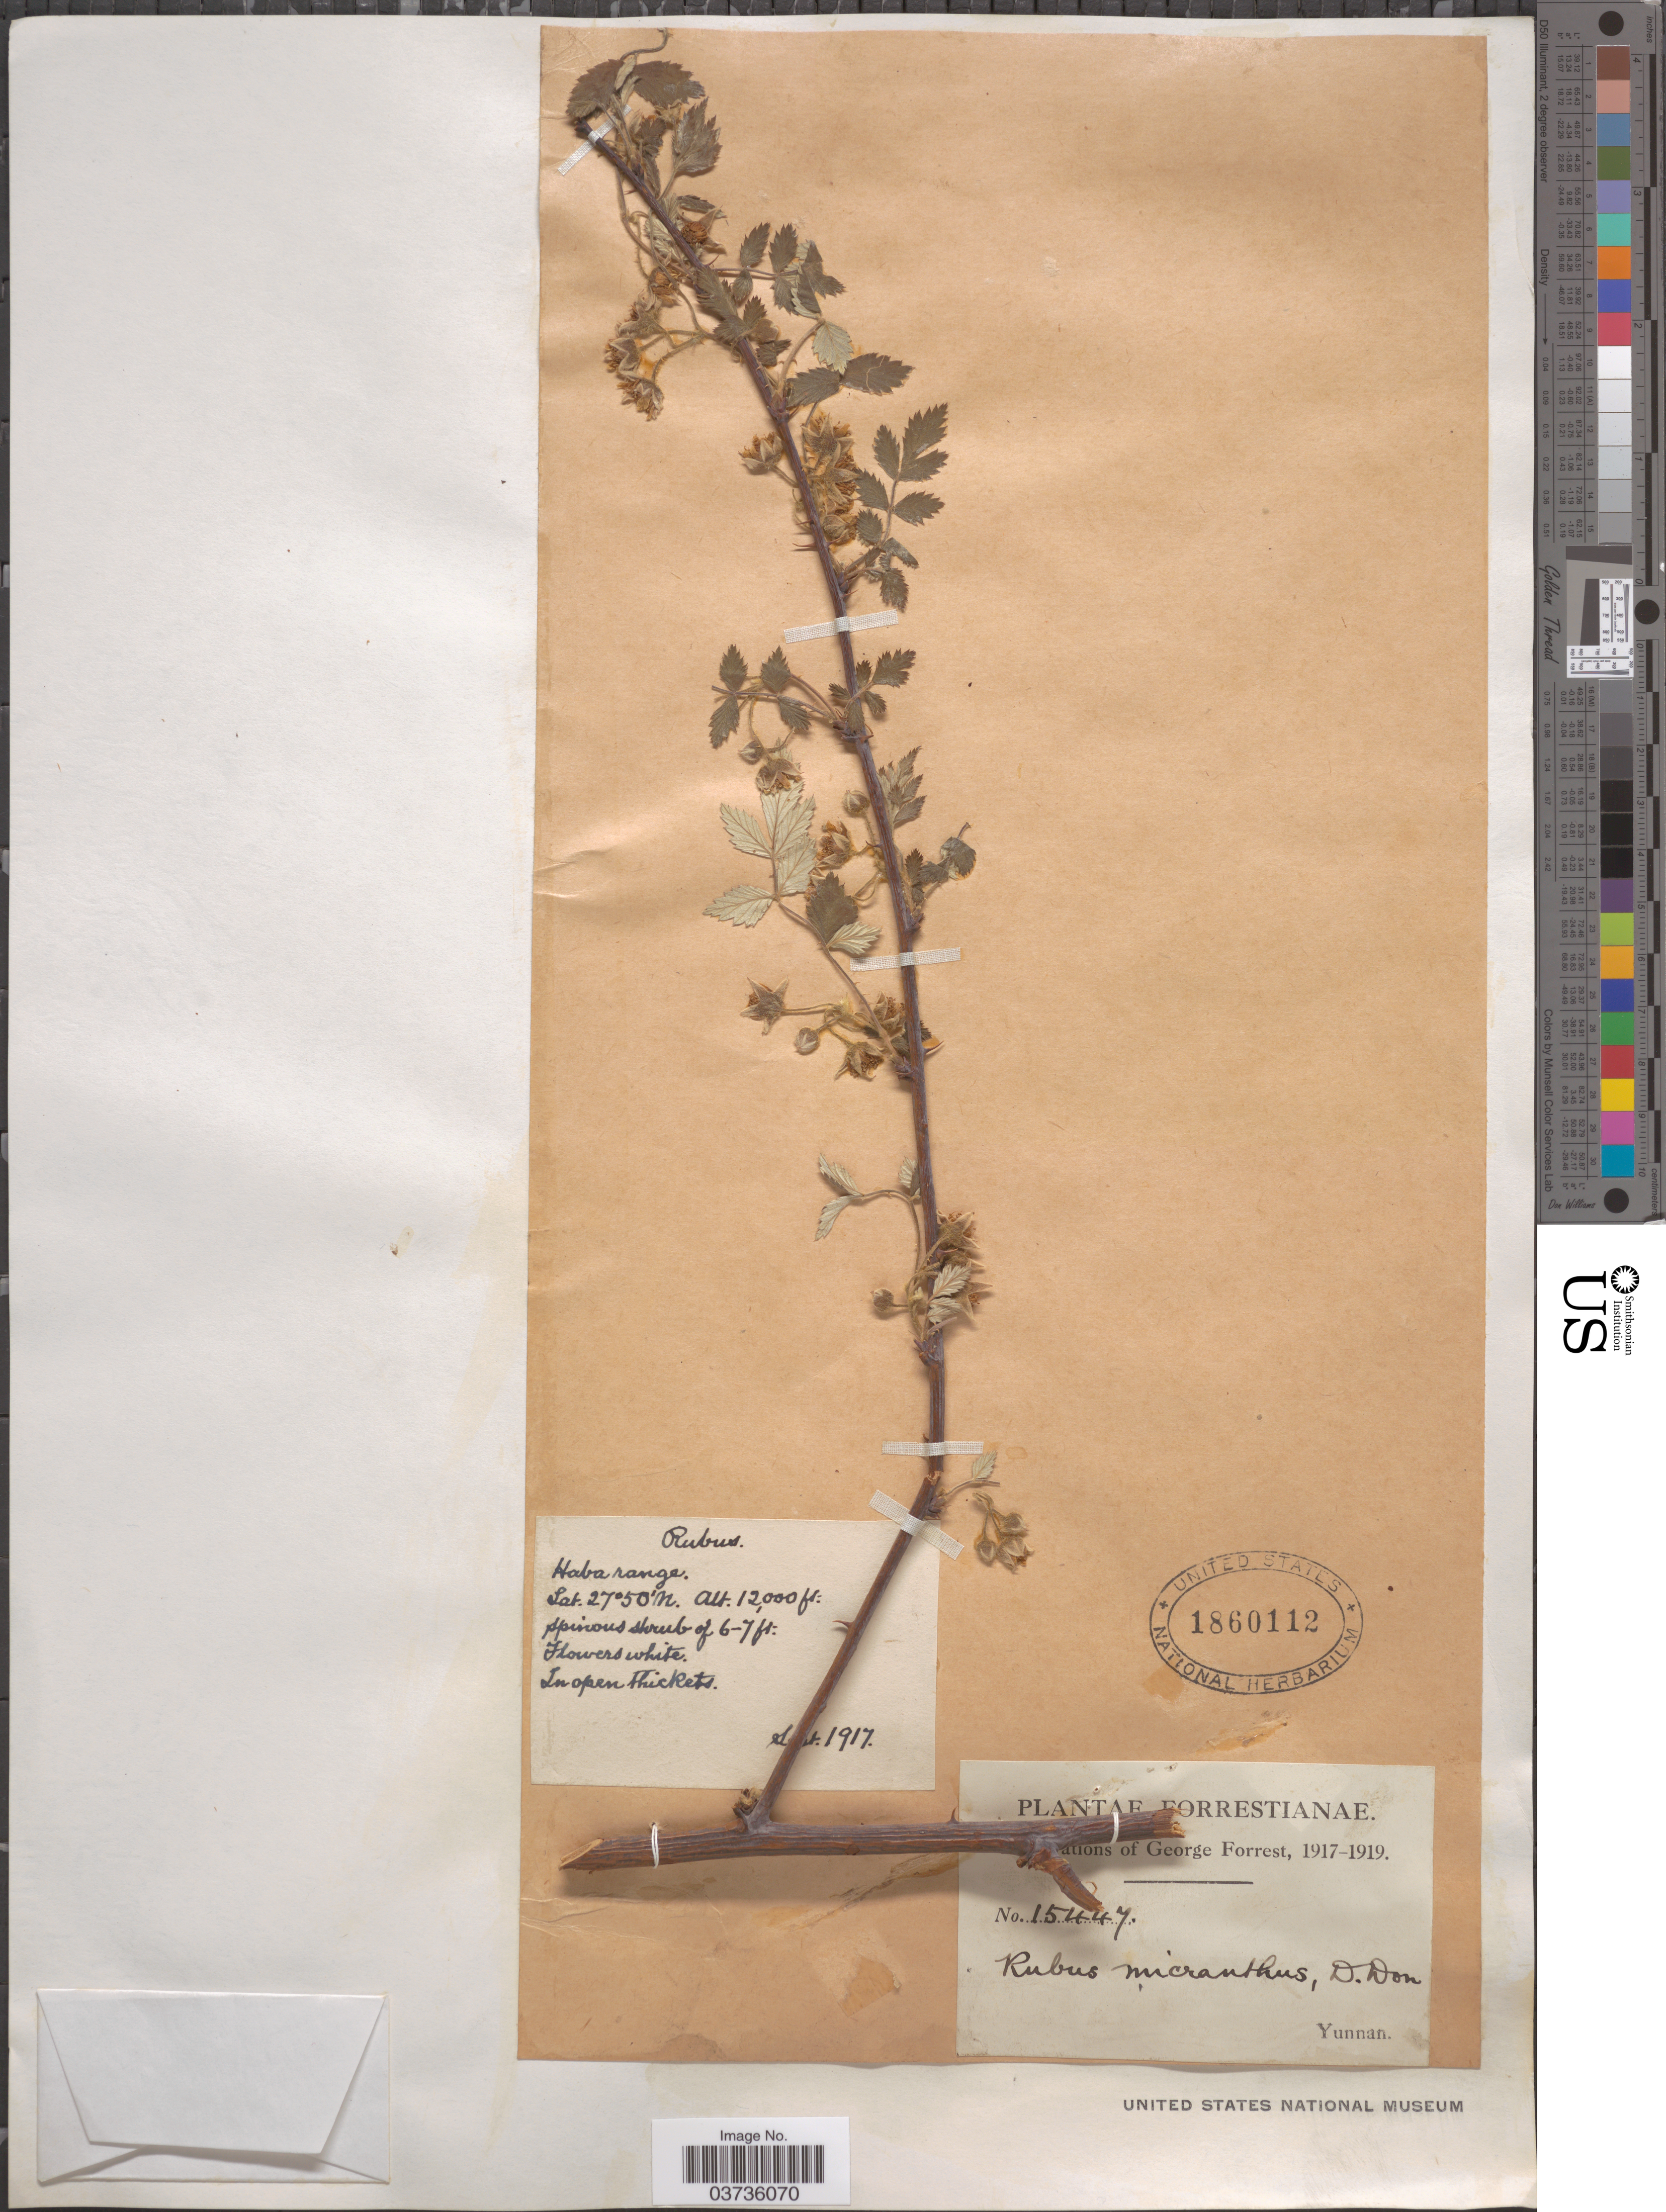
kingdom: Plantae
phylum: Tracheophyta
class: Magnoliopsida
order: Rosales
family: Rosaceae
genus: Rubus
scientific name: Rubus micranthus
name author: D. Don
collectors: G. Forrest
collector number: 15447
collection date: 1917-09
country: China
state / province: Yunnan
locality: Haba range.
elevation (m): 3658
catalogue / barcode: US 1860112